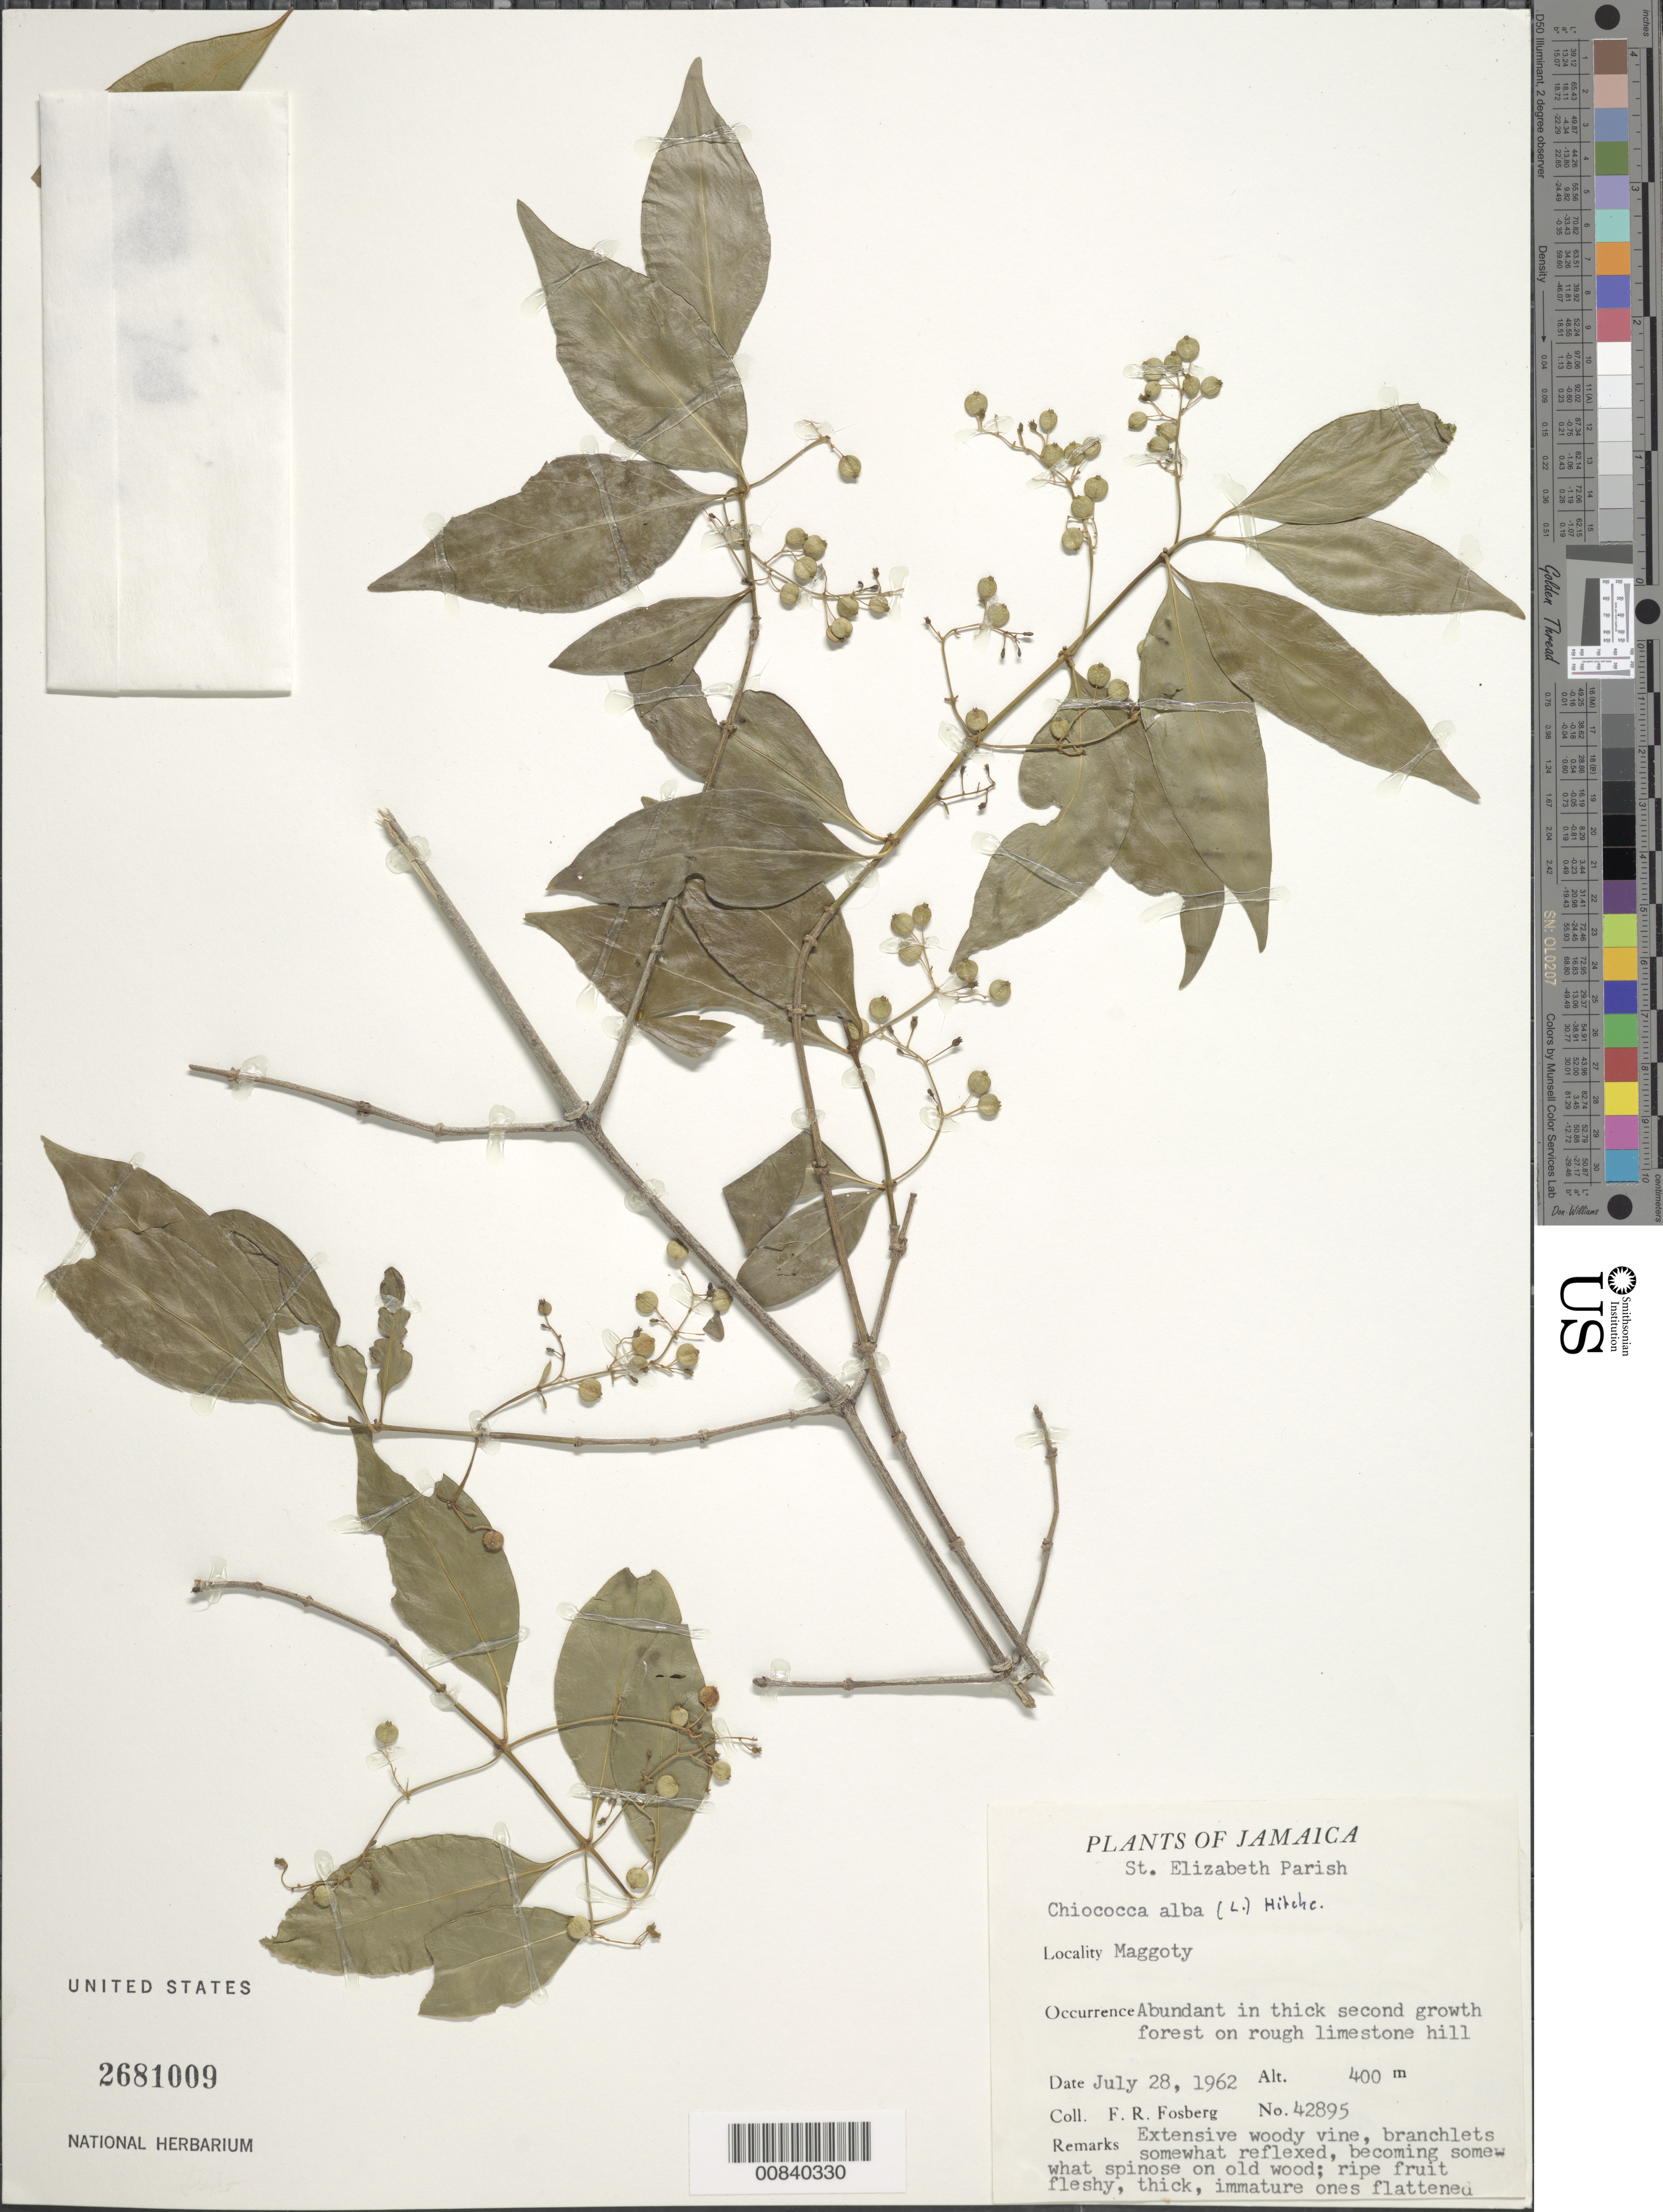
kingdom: Plantae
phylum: Tracheophyta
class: Magnoliopsida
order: Gentianales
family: Rubiaceae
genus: Chiococca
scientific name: Chiococca alba subsp. alba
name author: (L.) Hitchc.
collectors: F. R. Fosberg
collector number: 42895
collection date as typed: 28 Jul 1962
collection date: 1962-07-28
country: Jamaica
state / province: Saint Elizabeth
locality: Maggoty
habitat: In thick second growth forest on rough limestone hill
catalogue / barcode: US 2681009